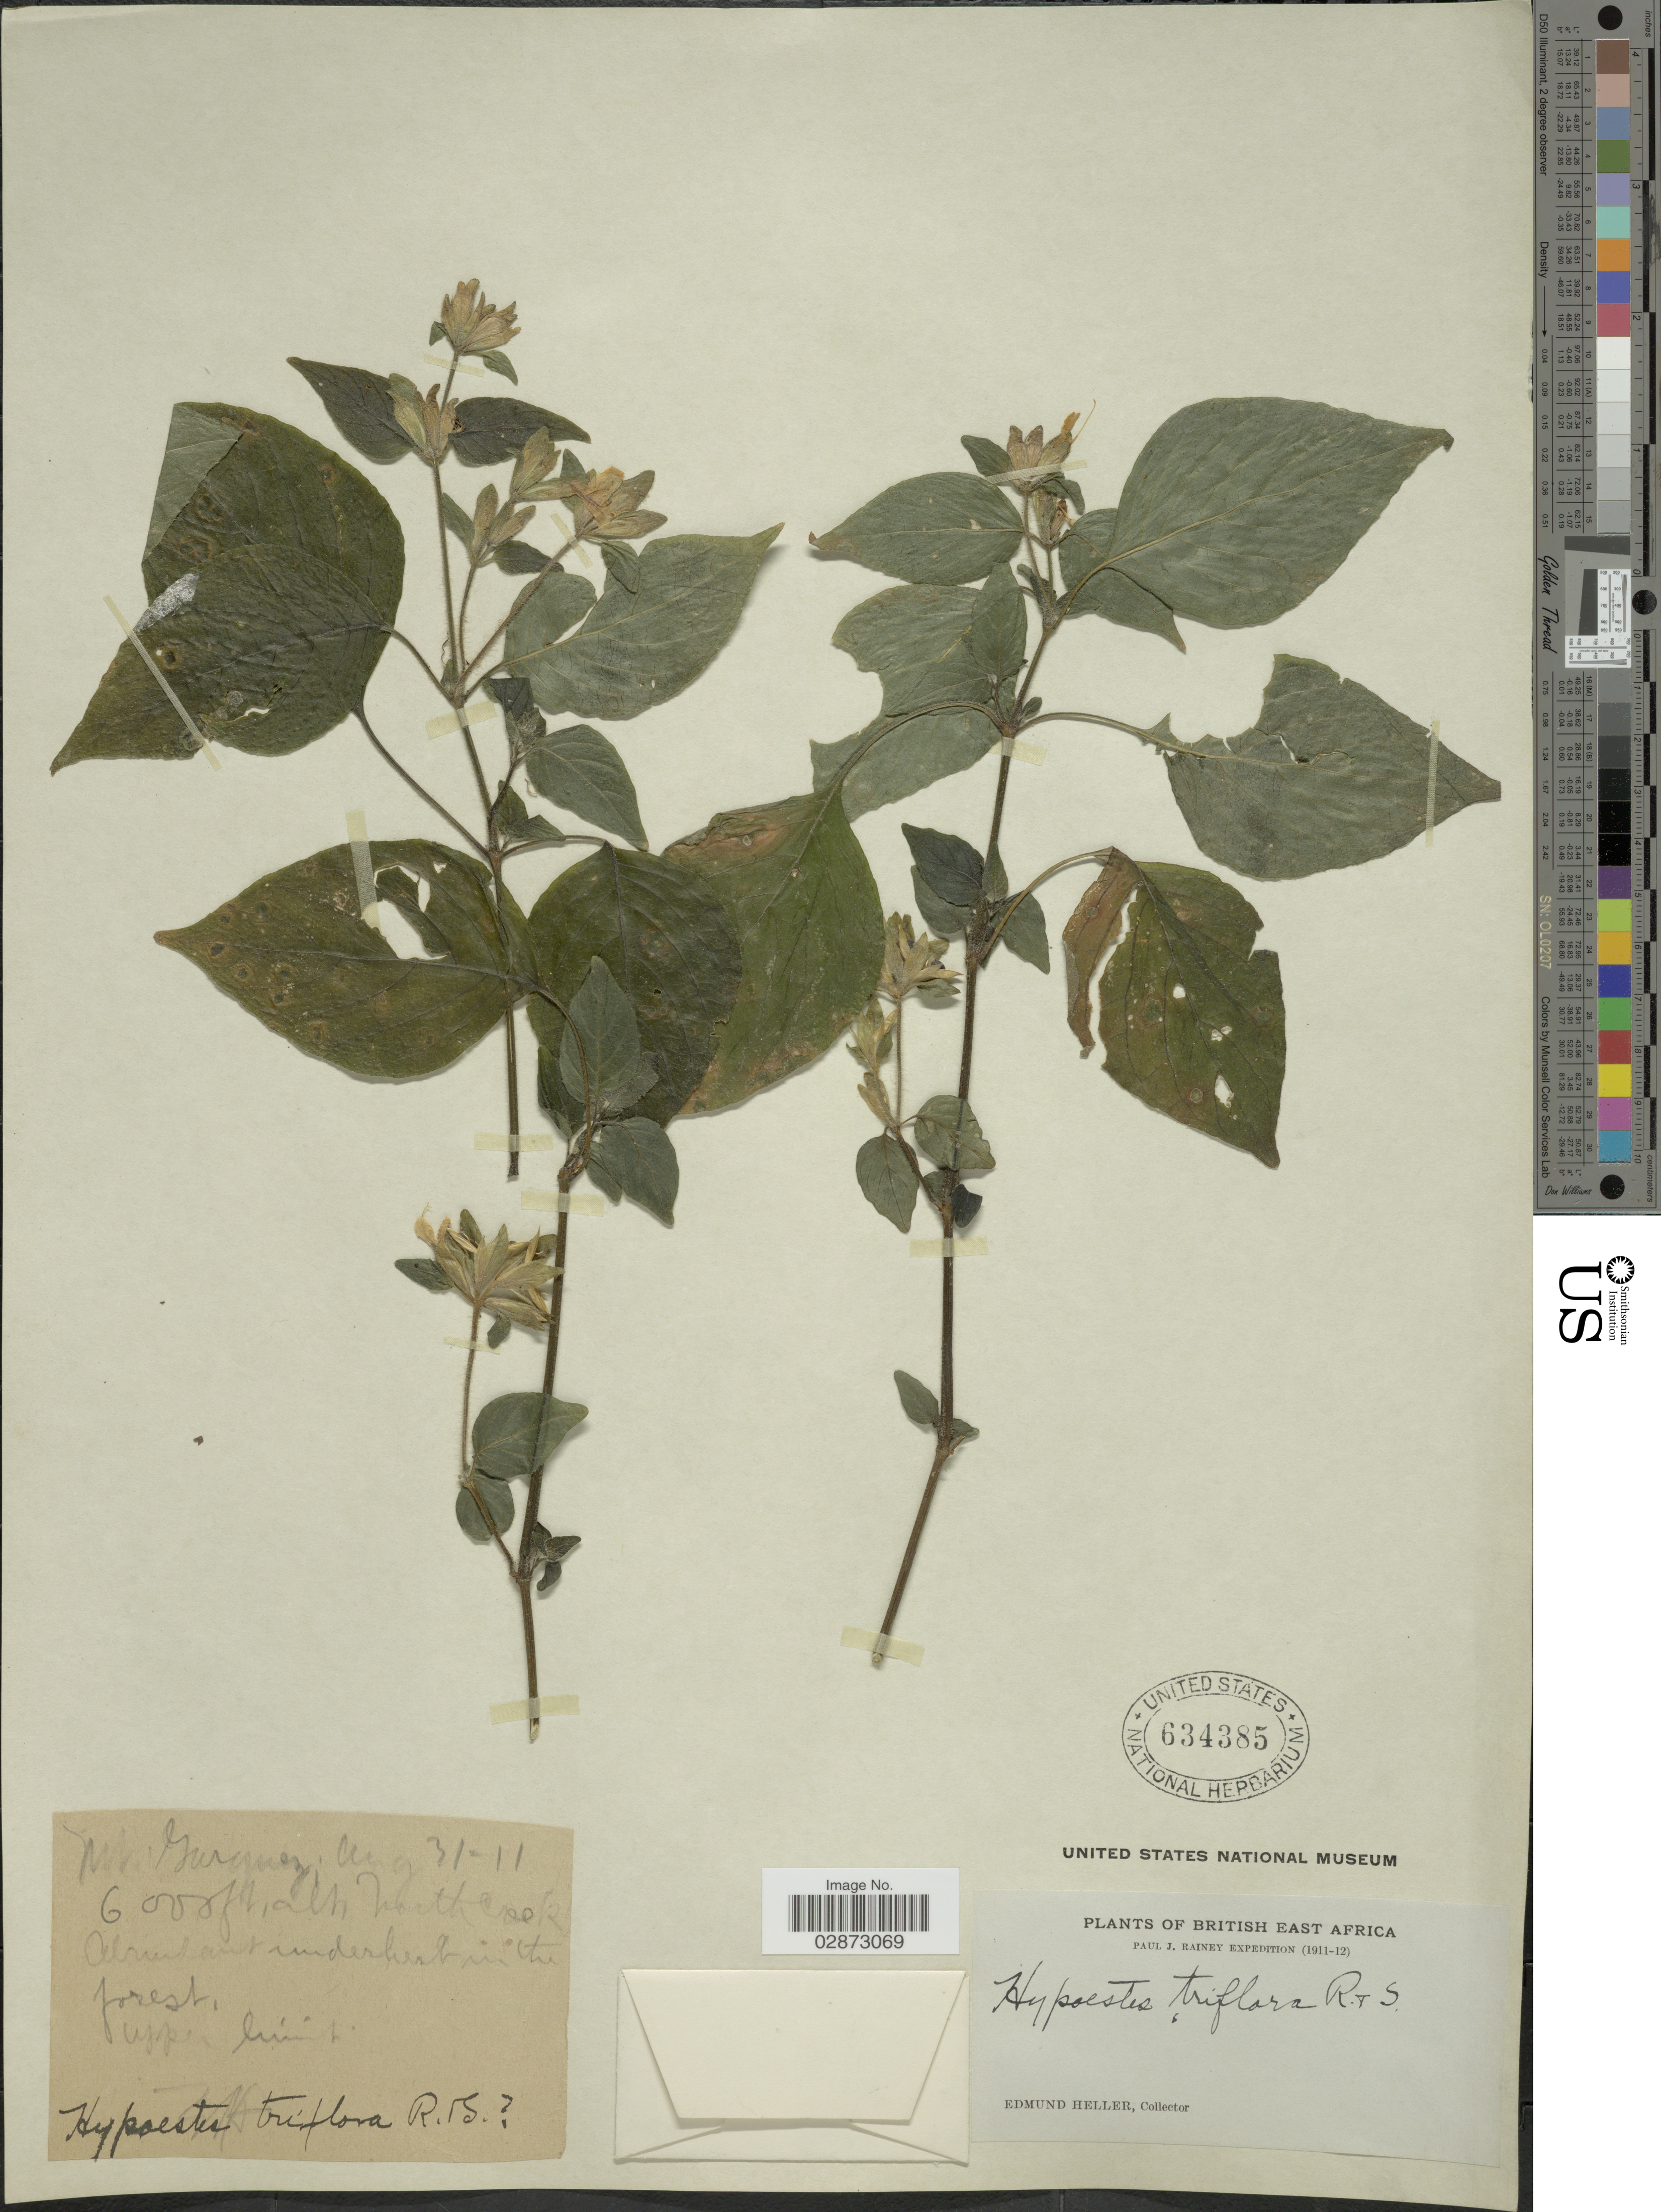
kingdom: Plantae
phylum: Tracheophyta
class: Magnoliopsida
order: Lamiales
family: Acanthaceae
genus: Hypoestes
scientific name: Hypoestes triflora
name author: (Forssk.) Roem. & Schult.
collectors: E. Heller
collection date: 1911-08-31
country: Kenya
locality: Mt. Garguez. North Cook. British East Africa.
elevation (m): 1829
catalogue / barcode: US 634385